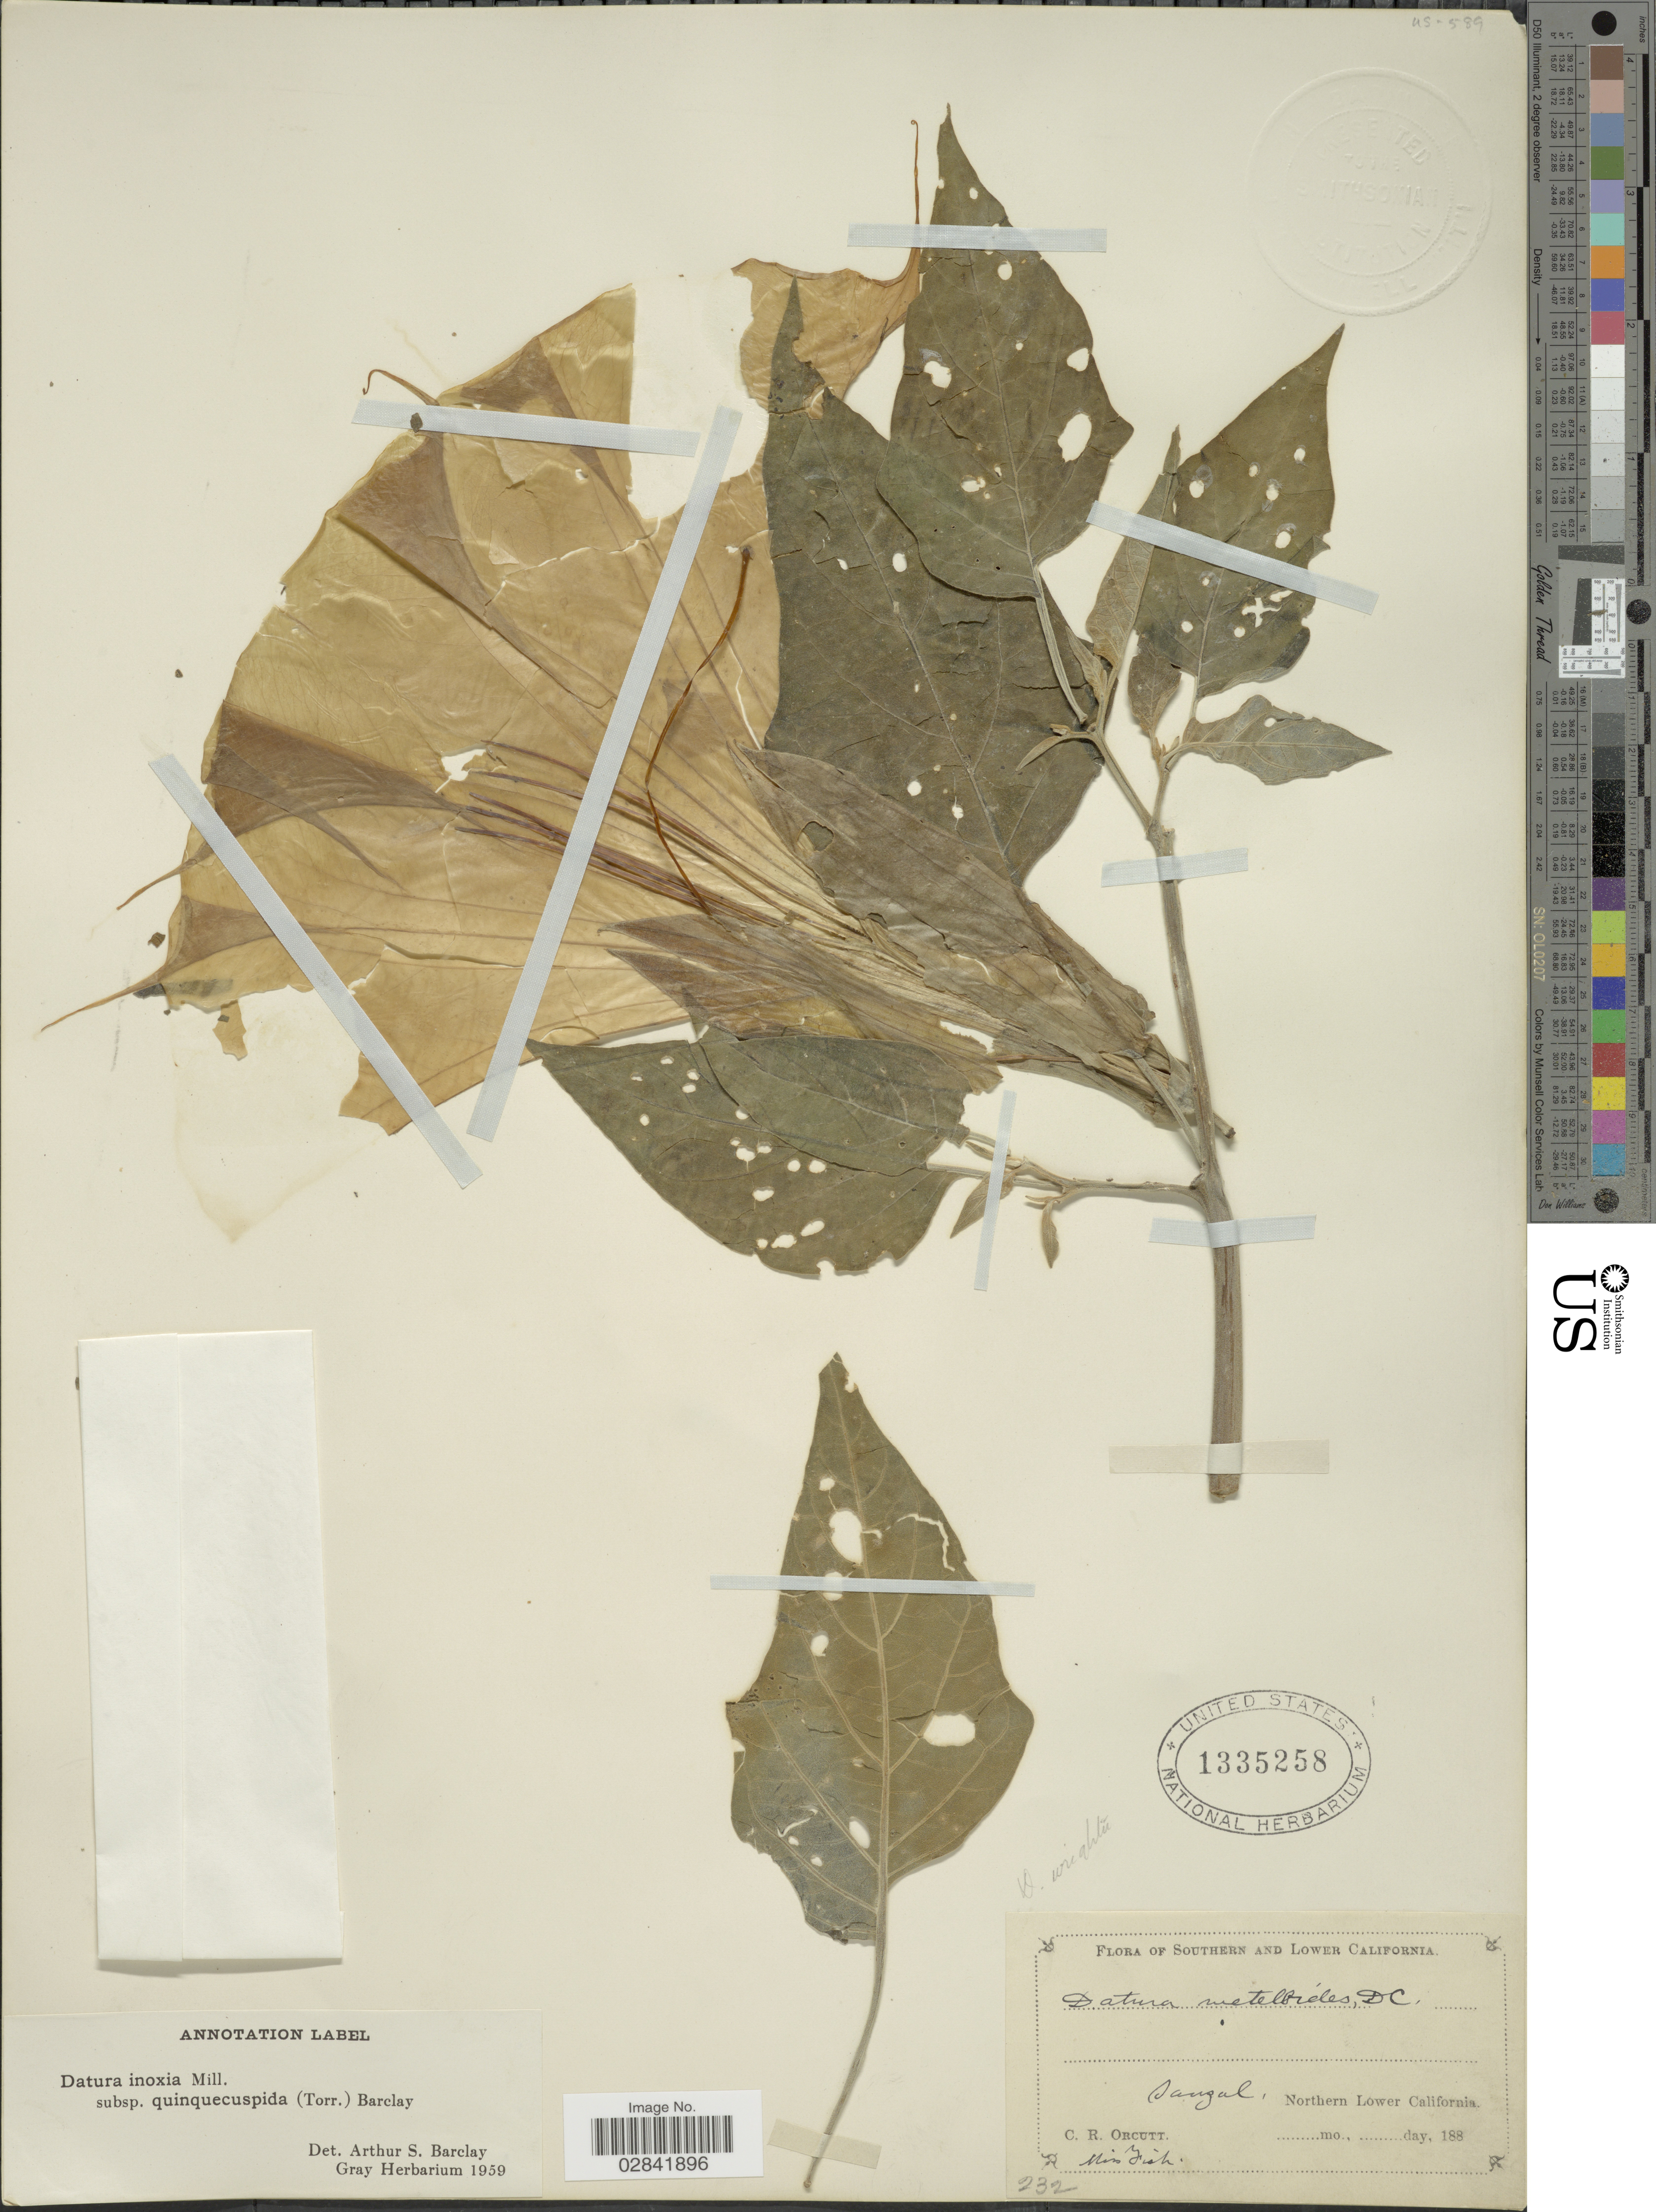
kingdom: Plantae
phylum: Tracheophyta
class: Magnoliopsida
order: Solanales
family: Solanaceae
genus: Datura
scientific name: Datura wrightii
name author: Regel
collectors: C. R. Orcutt & Miss Fish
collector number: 232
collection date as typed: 188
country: Mexico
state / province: Baja California Norte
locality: Sauzal, Northern Lower California.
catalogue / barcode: US 1335258